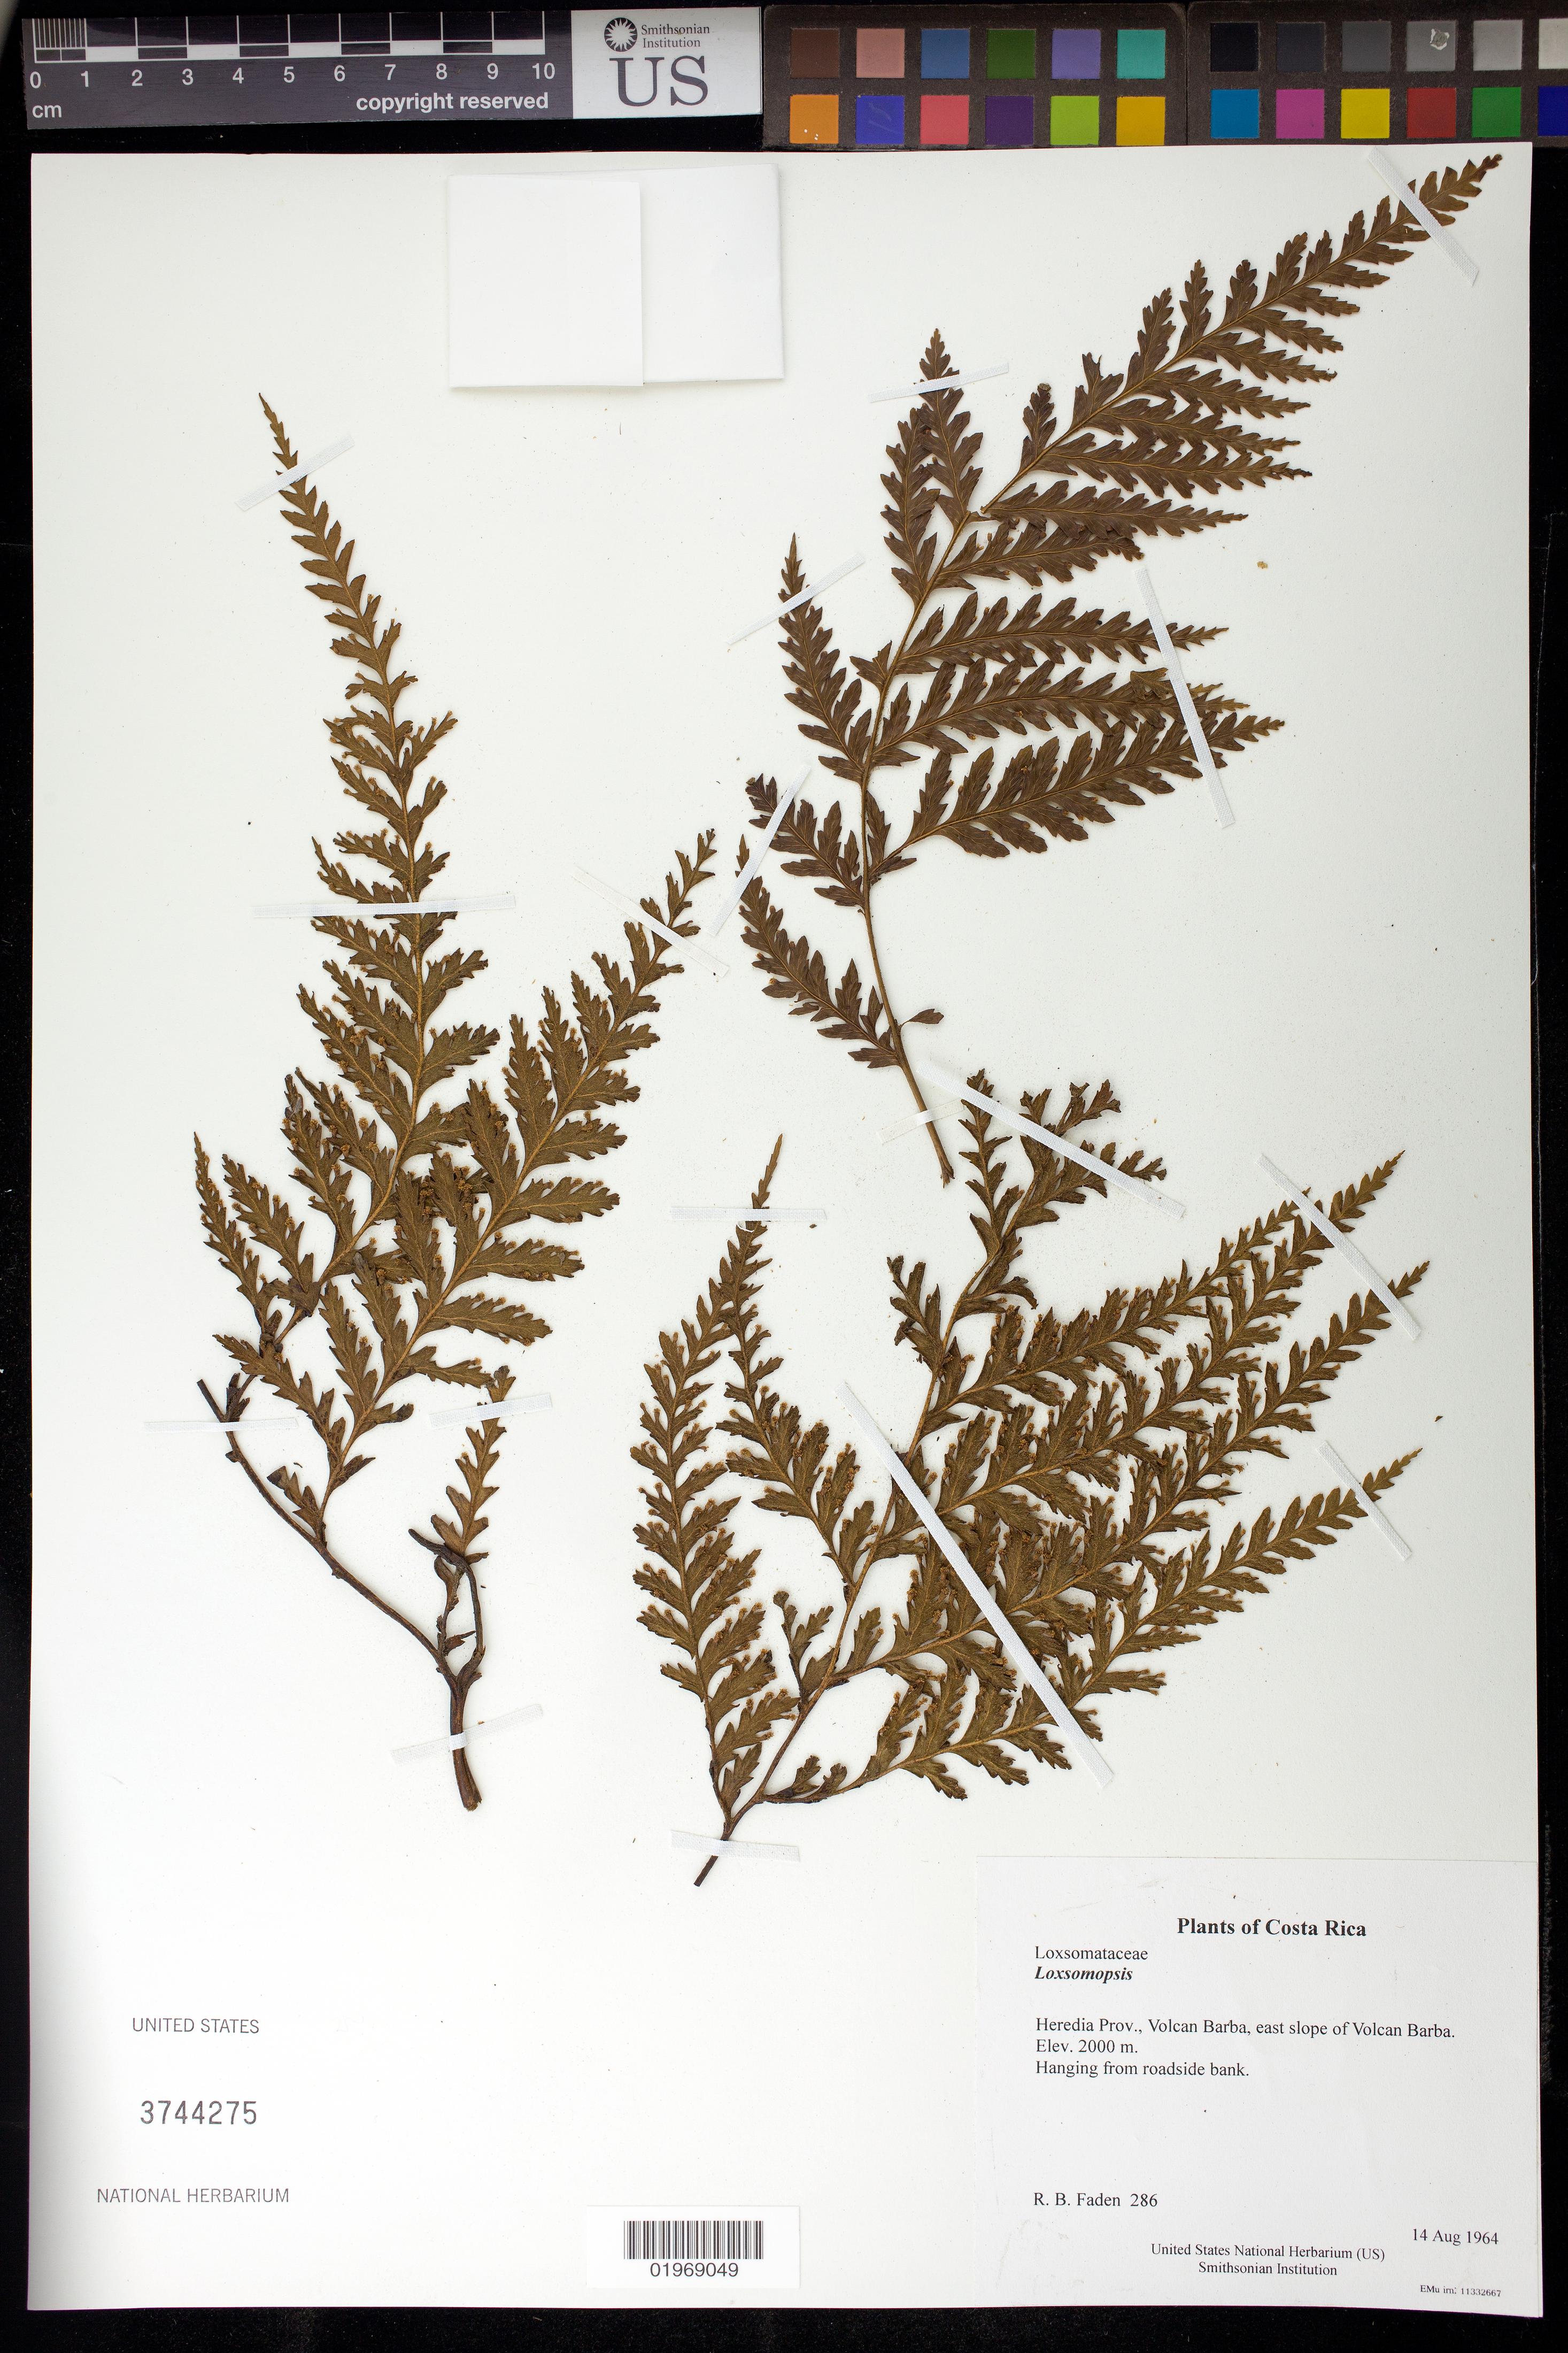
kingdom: Plantae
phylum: Tracheophyta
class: Polypodiopsida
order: Cyatheales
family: Loxsomataceae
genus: Loxsomopsis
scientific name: Loxsomopsis sp.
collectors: R. B. Faden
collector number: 286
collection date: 1964-08-14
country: Costa Rica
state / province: Heredia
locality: Volcan Barba, east slope of Volcan Barba.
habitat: Roadside bank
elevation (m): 2000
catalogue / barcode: US 3744275